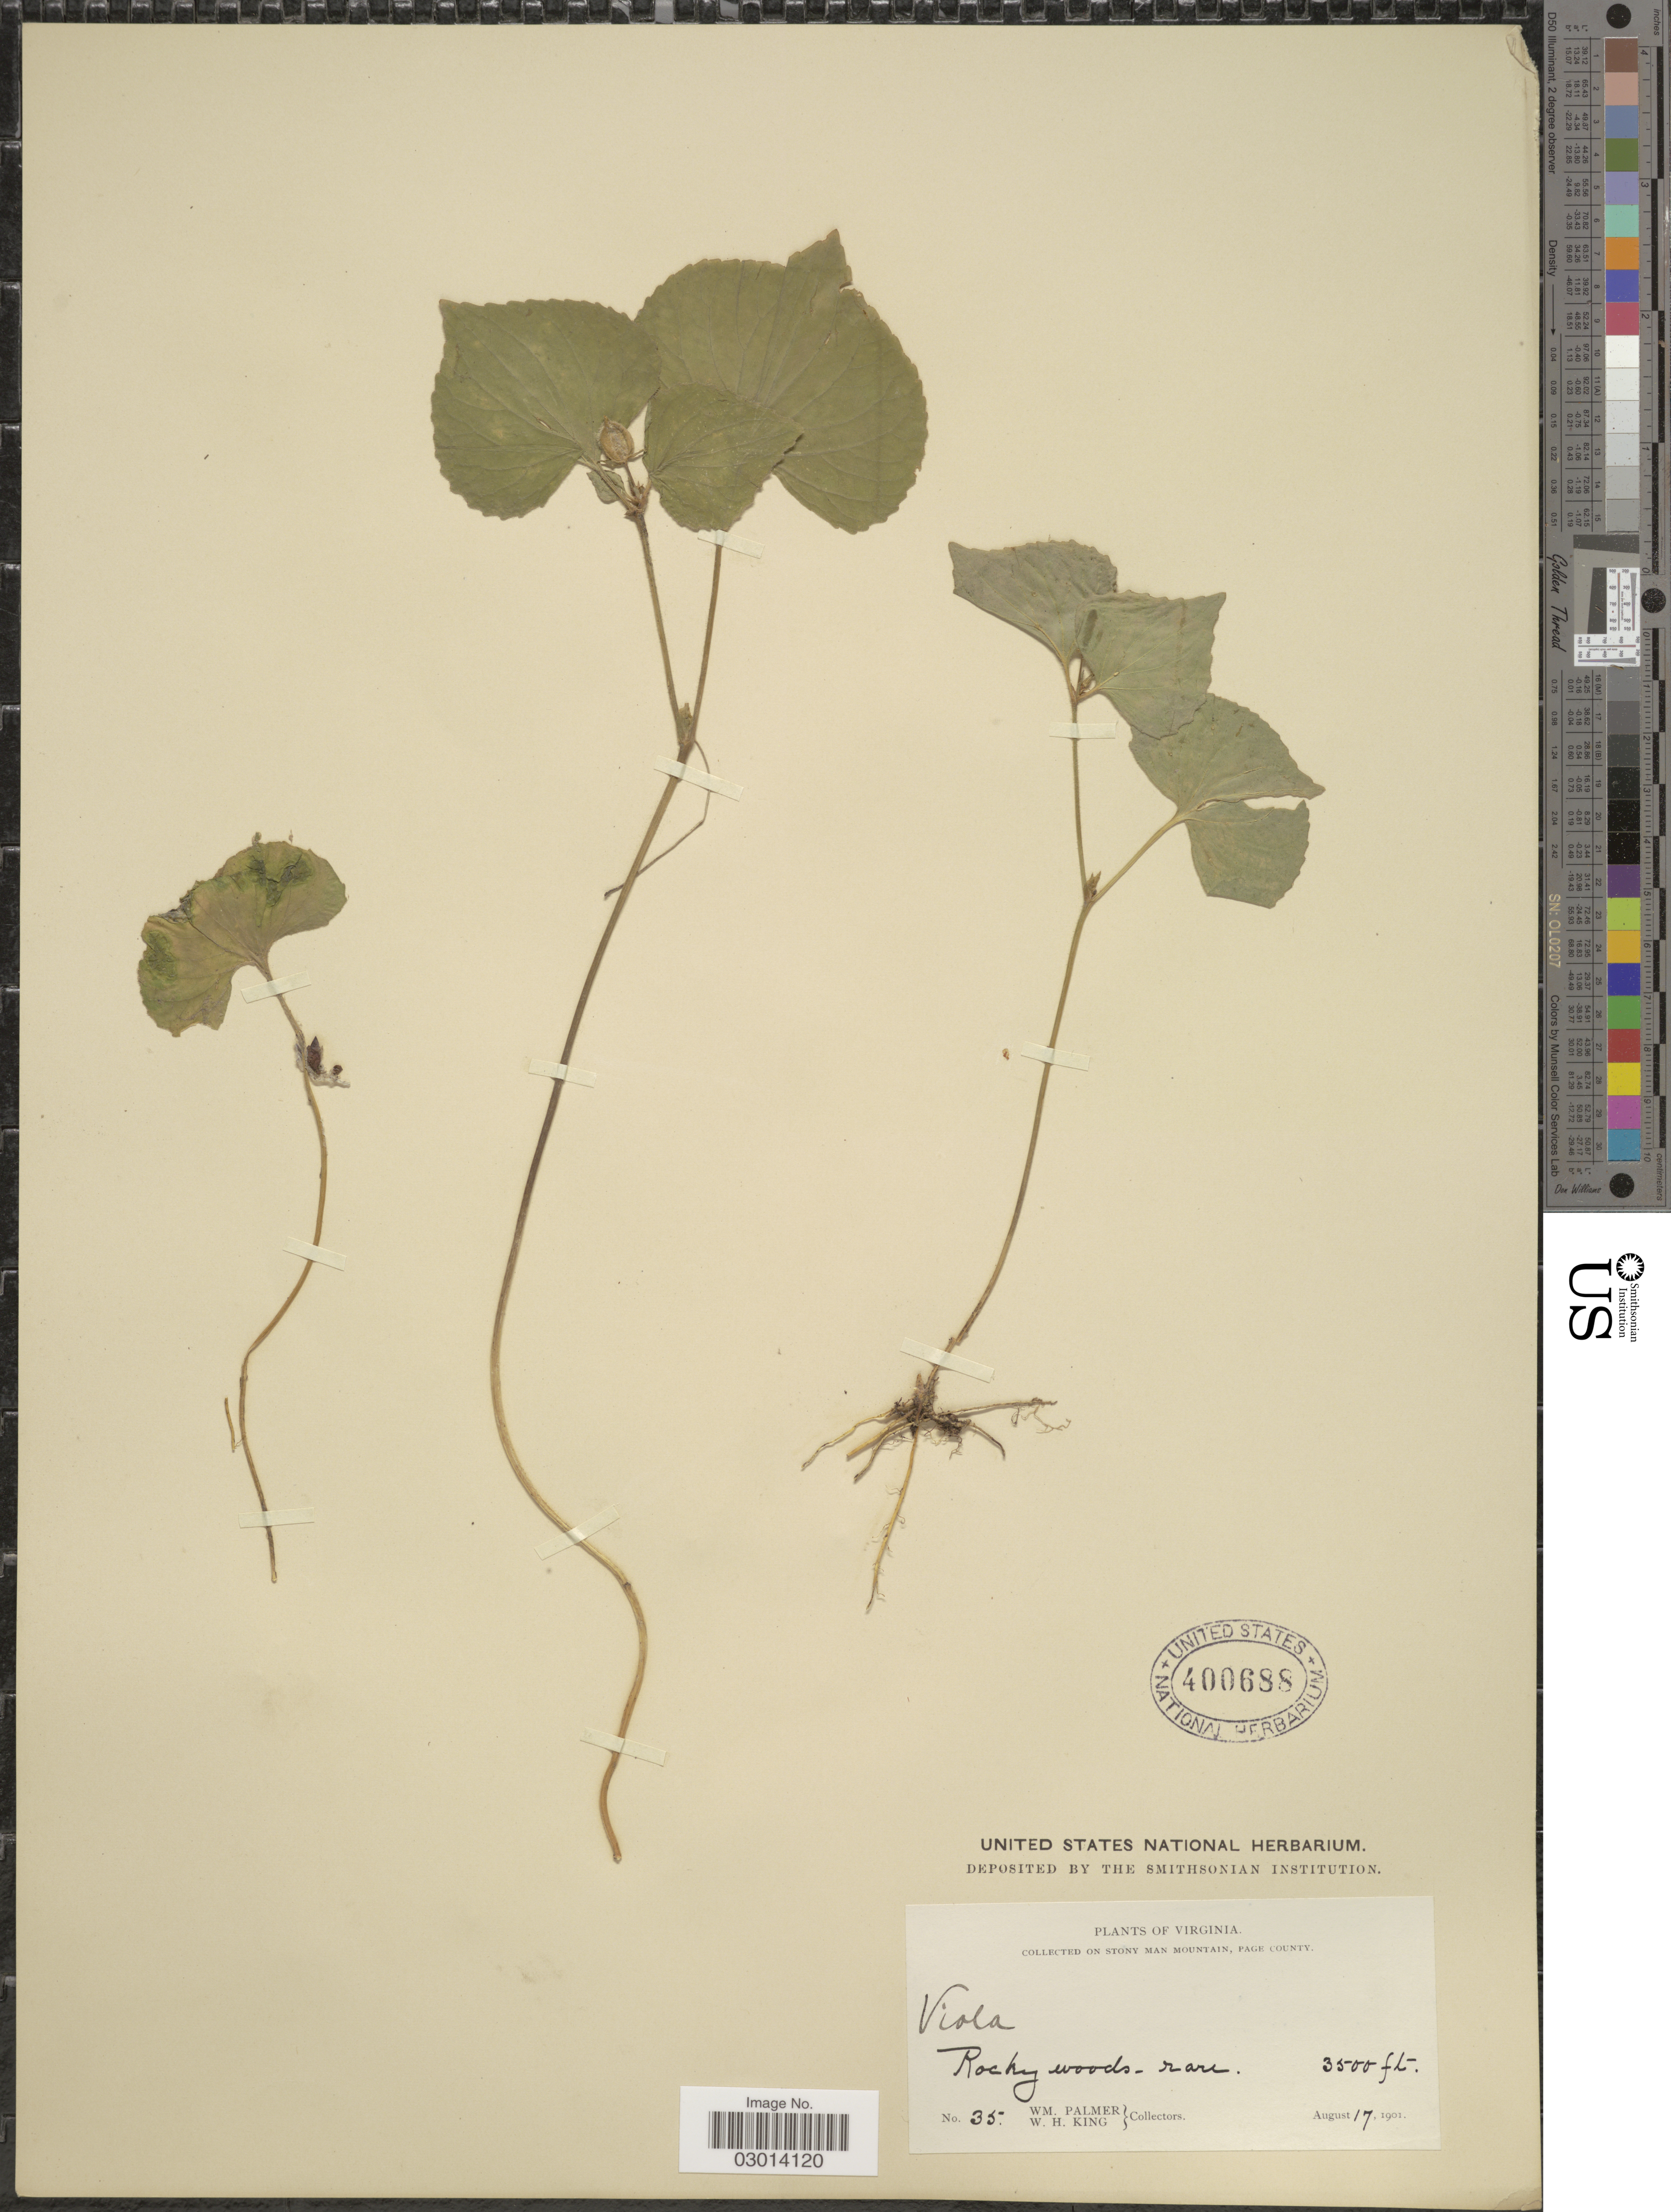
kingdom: Plantae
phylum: Tracheophyta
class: Magnoliopsida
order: Malpighiales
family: Violaceae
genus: Viola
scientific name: Viola pubescens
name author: Aiton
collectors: W. Palmer & W. H. King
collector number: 35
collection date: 1901-08-17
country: United States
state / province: Virginia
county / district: Page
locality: On Stony Man Mountain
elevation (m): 1067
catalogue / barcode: US 400688